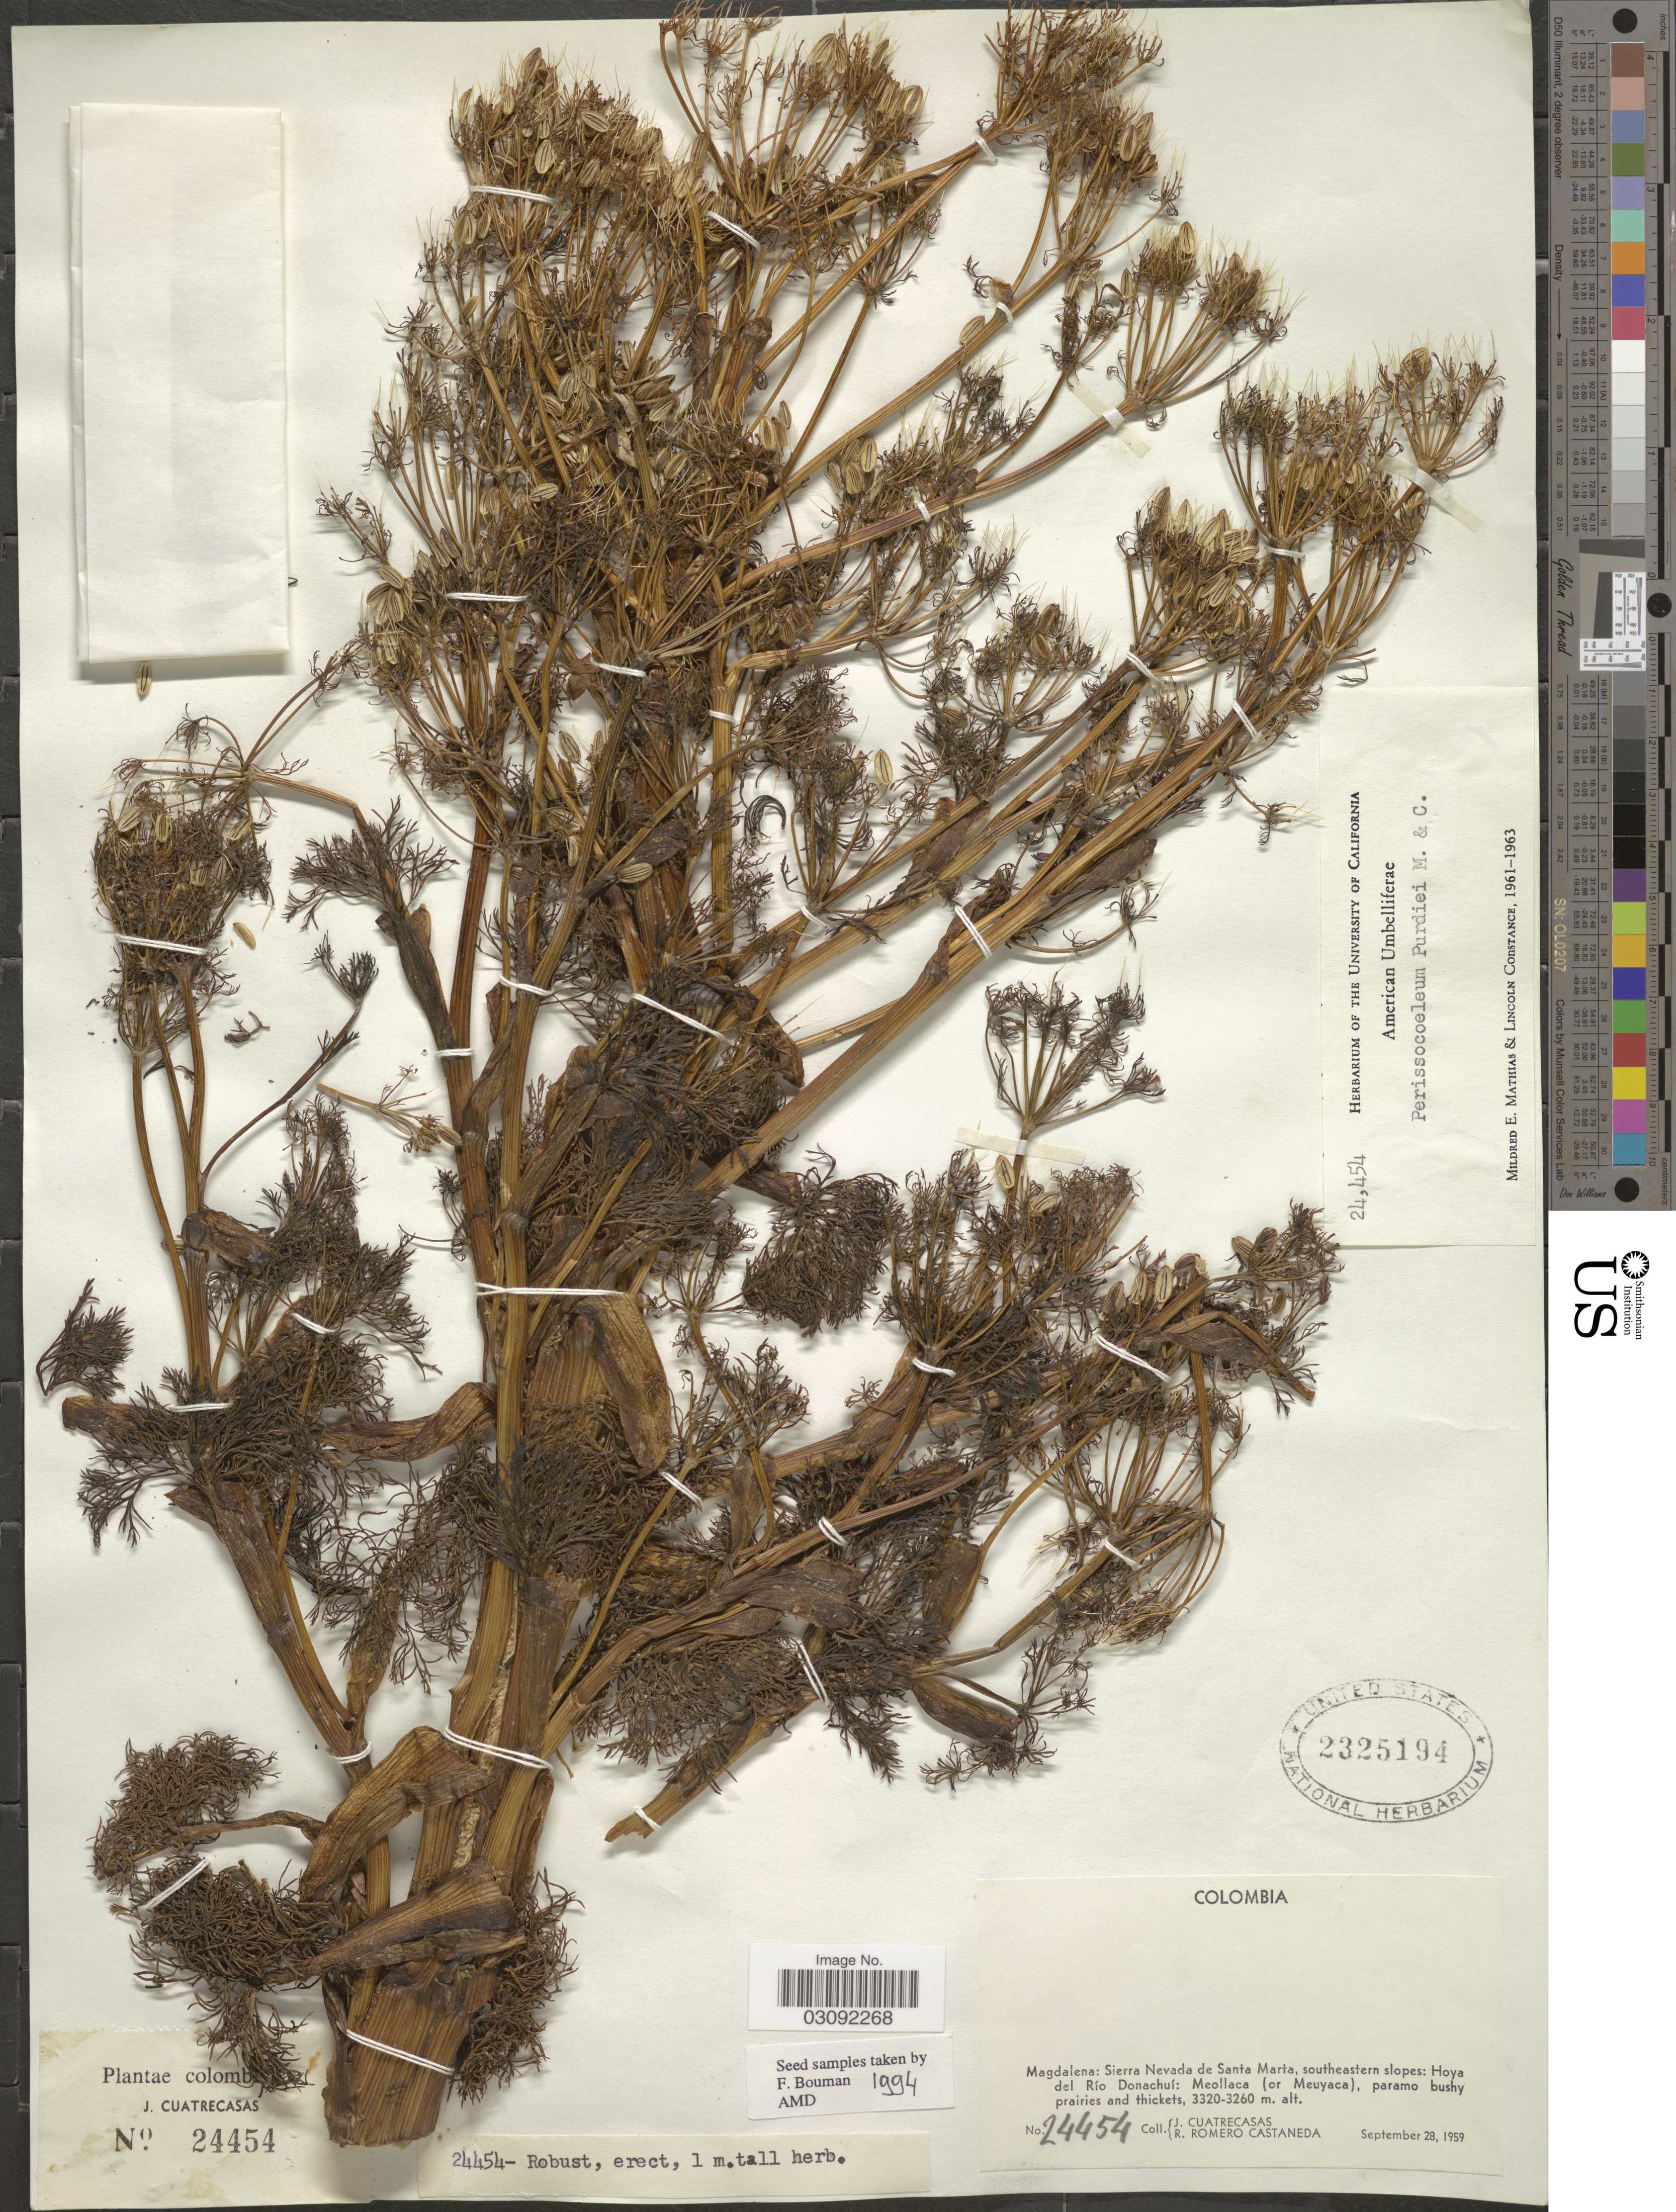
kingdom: Plantae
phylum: Tracheophyta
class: Magnoliopsida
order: Apiales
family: Apiaceae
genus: Perissocoeleum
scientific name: Perissocoeleum purdiei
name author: Mathias & Constance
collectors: J. Cuatrecasas & R. Romero Castañeda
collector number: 24454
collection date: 1959-09-28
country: Colombia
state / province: Magdalena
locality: Sierra Nevada de Santa Marta, southeastern slopes: Hoya del Río Donachuí: Meollaca (or Meuyaca), paramo bushy prairies and thickets.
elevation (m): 3260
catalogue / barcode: US 2325194